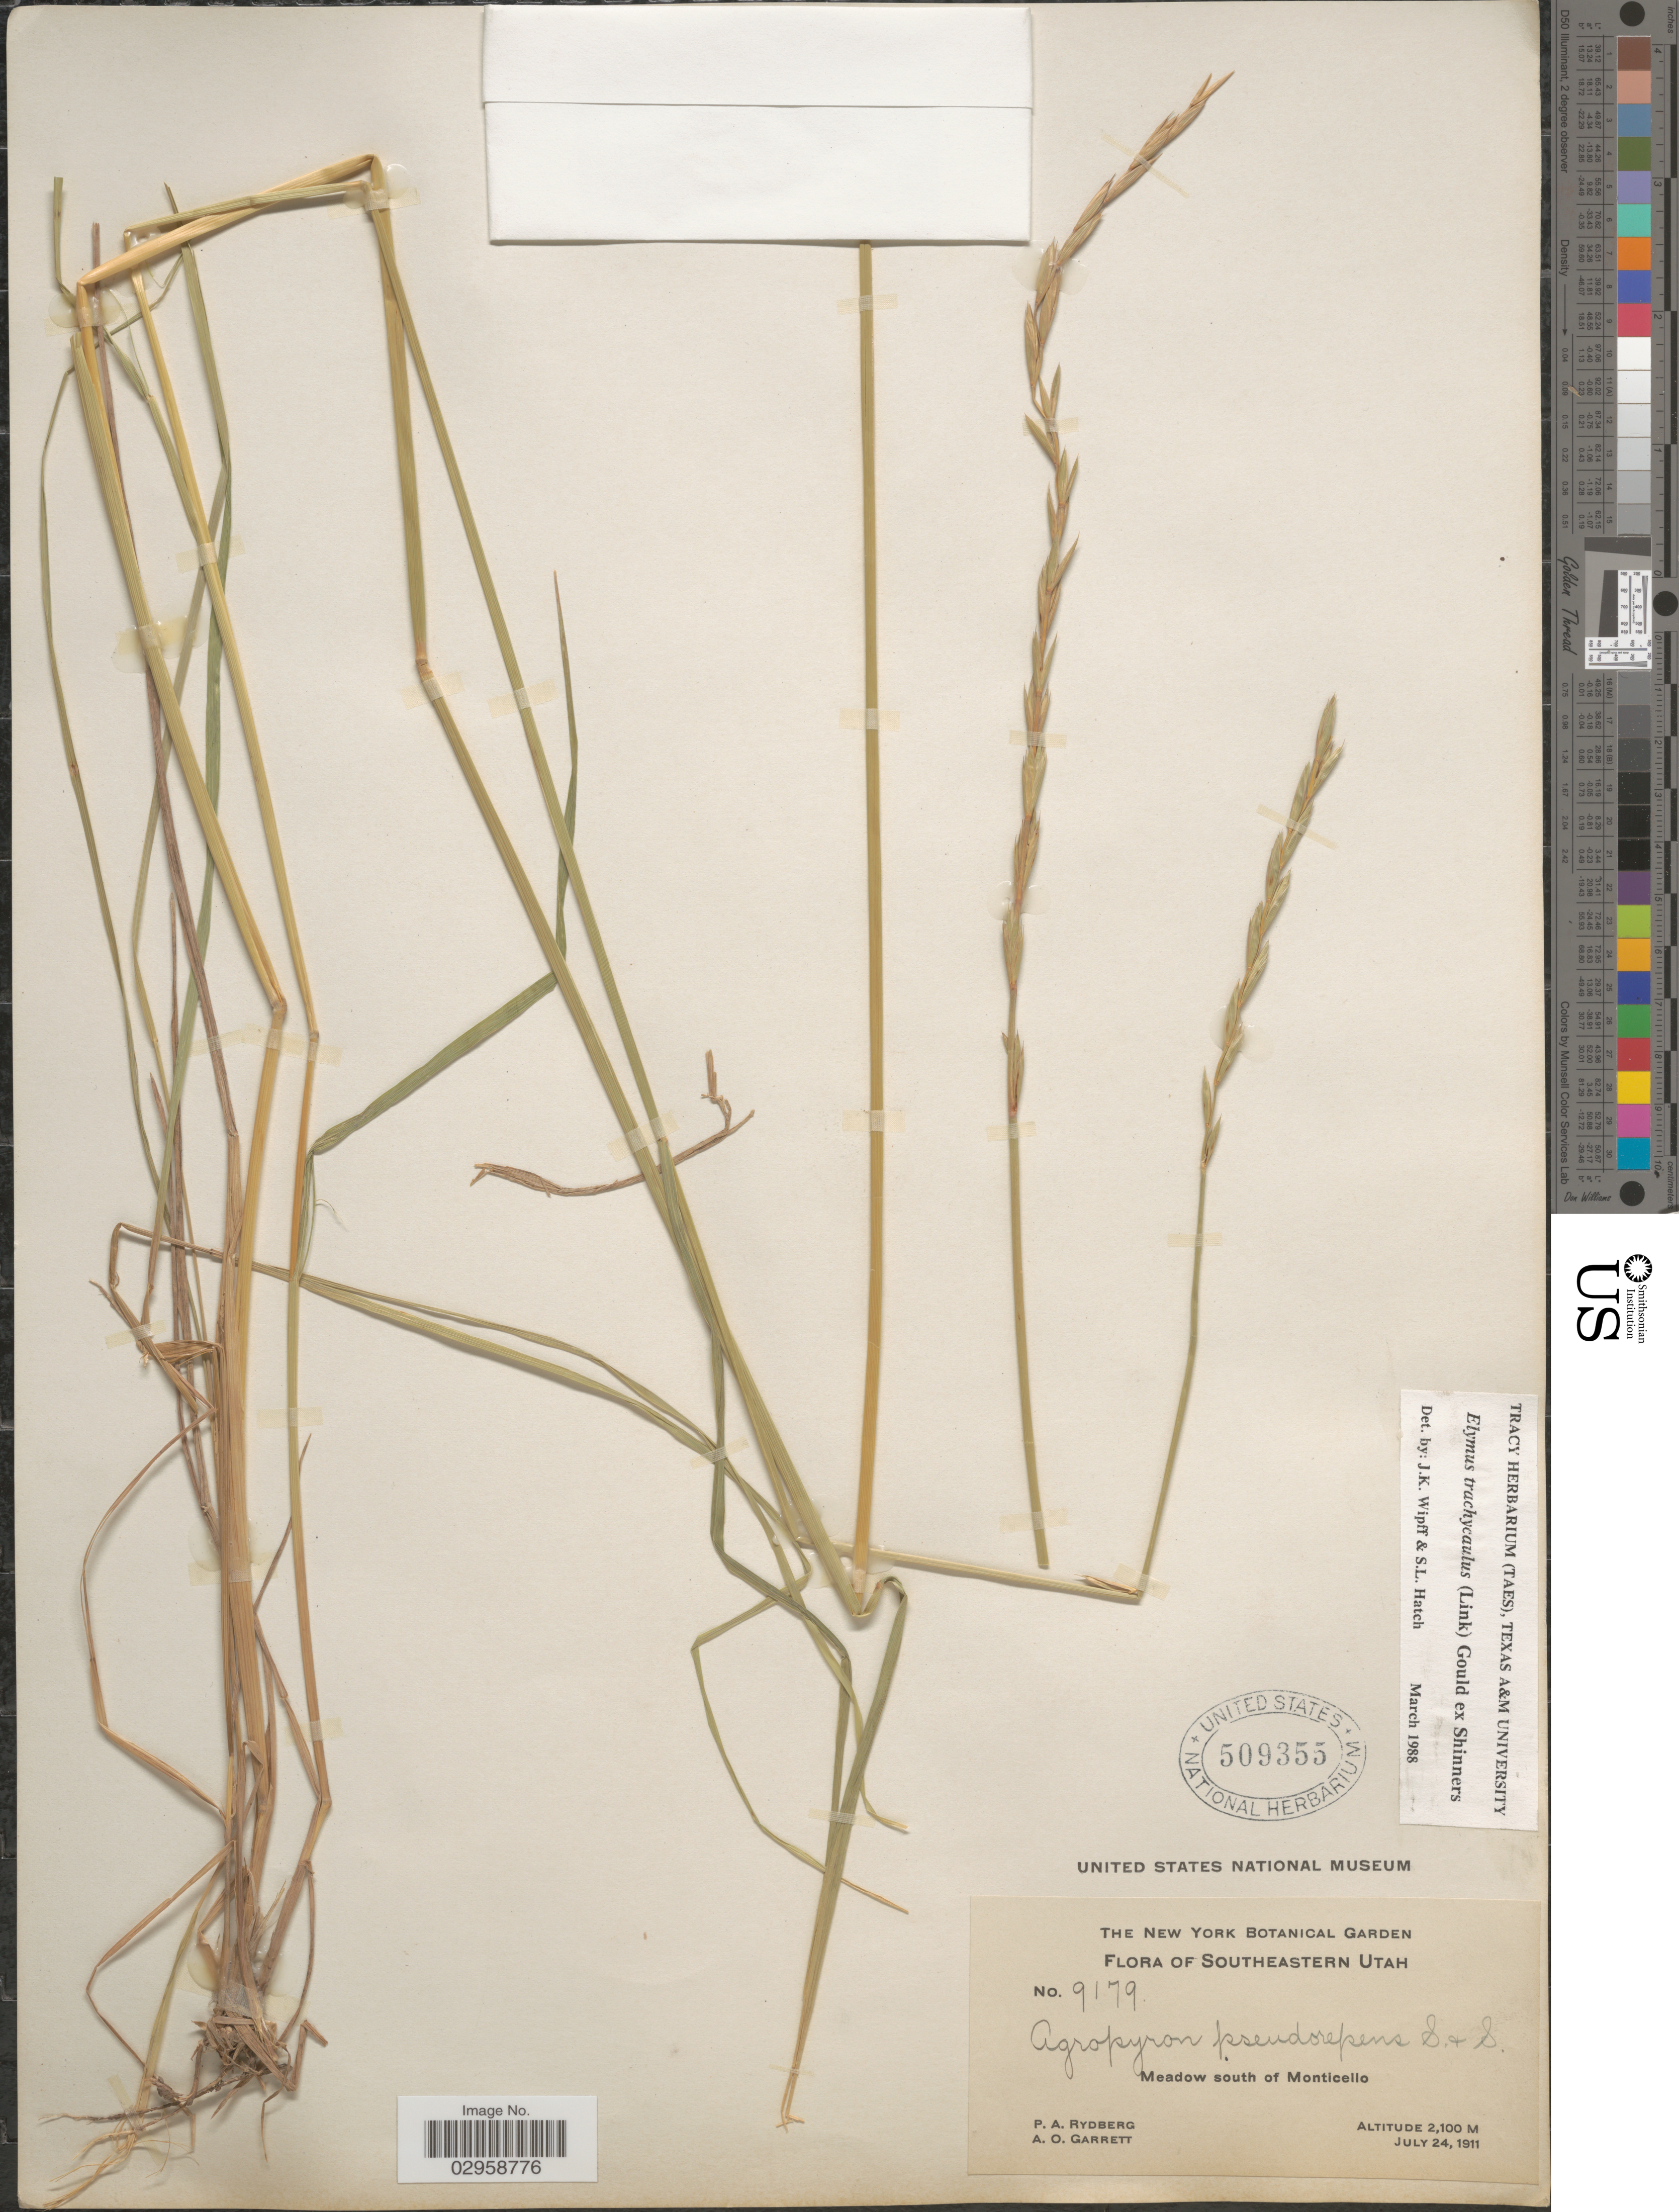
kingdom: Plantae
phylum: Tracheophyta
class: Liliopsida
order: Poales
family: Poaceae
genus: Elymus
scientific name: Elymus trachycaulus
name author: (Link) Gould ex Shinners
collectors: P. A. Rydberg & A. O. Garrett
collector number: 9179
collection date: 1911-07-24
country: United States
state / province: Utah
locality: Southeastern Utah. Meadow south of Monticello.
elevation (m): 2100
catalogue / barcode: US 509355